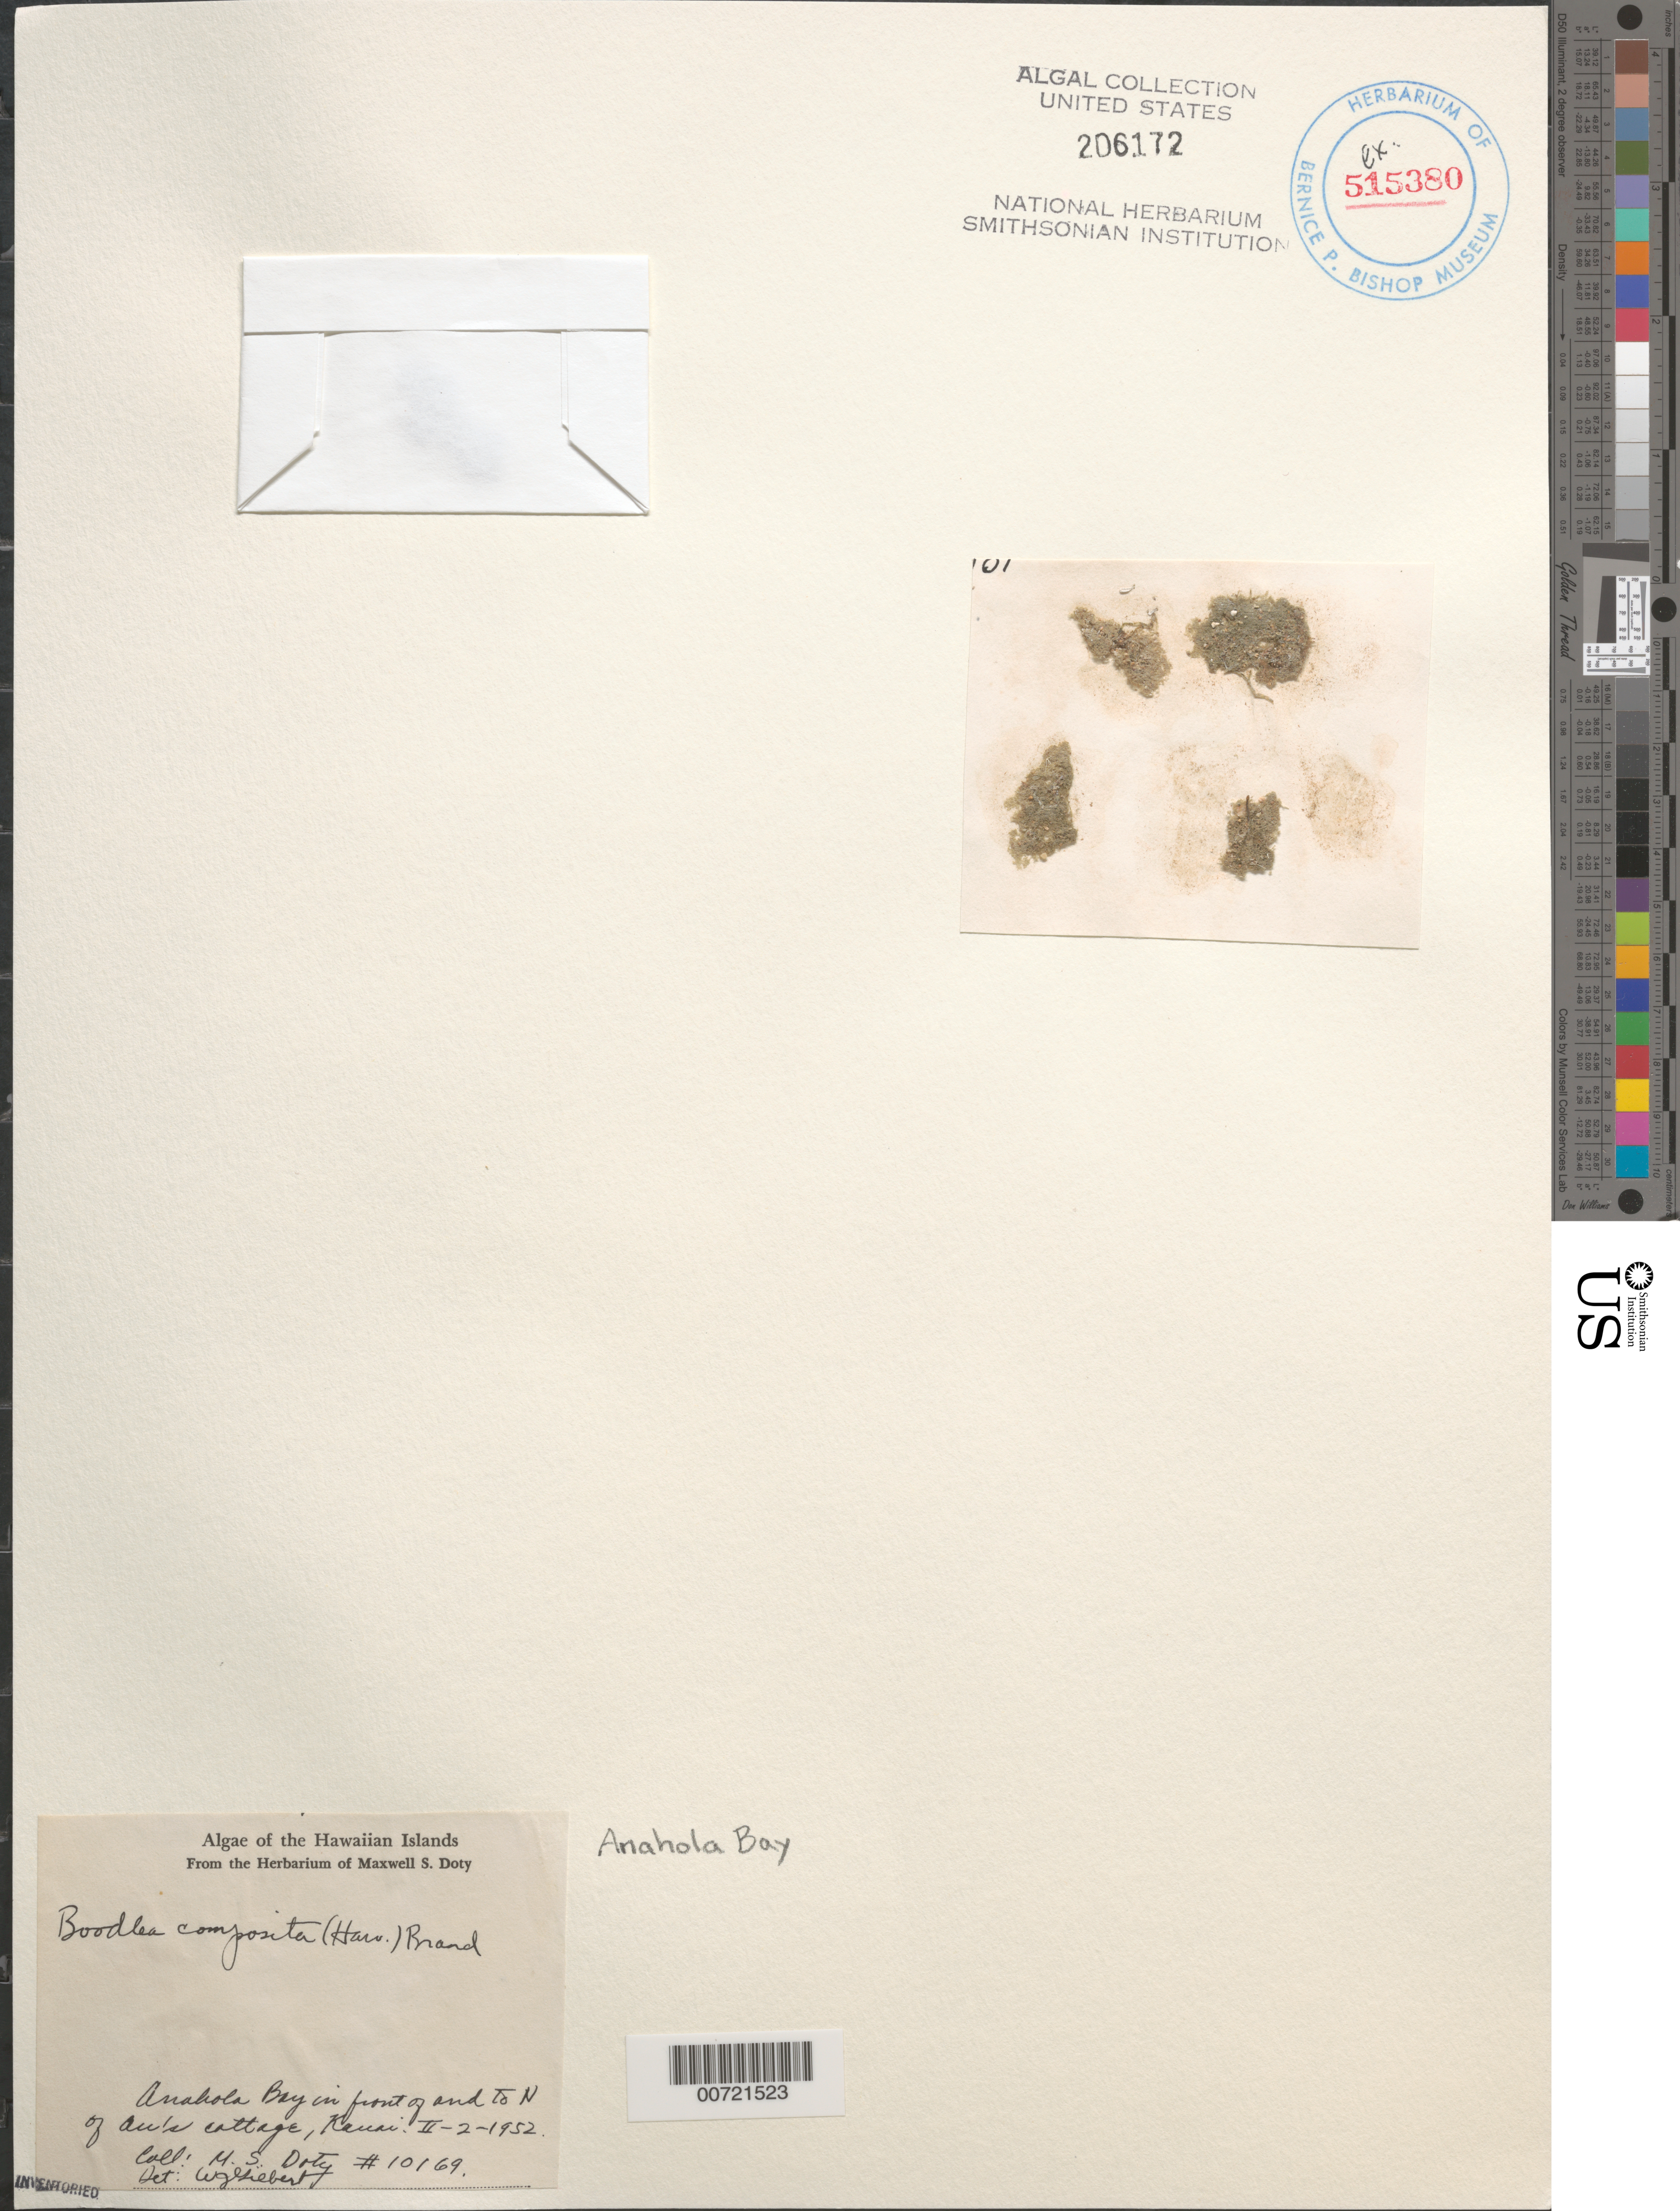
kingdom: Plantae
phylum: Chlorophyta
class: Ulvophyceae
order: Siphonocladales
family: Boodleaceae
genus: Boodlea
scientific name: Boodlea composita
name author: (Harv.) F. Brand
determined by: Gilbert, W. J.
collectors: M. S. Doty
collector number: MSD 10169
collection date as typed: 02 Feb 1952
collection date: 1952-02-02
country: United States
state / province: Hawaii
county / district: Kauai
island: Kaua'i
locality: Anahola Bay in front of and to north of Au's cottage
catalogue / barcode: US 206172